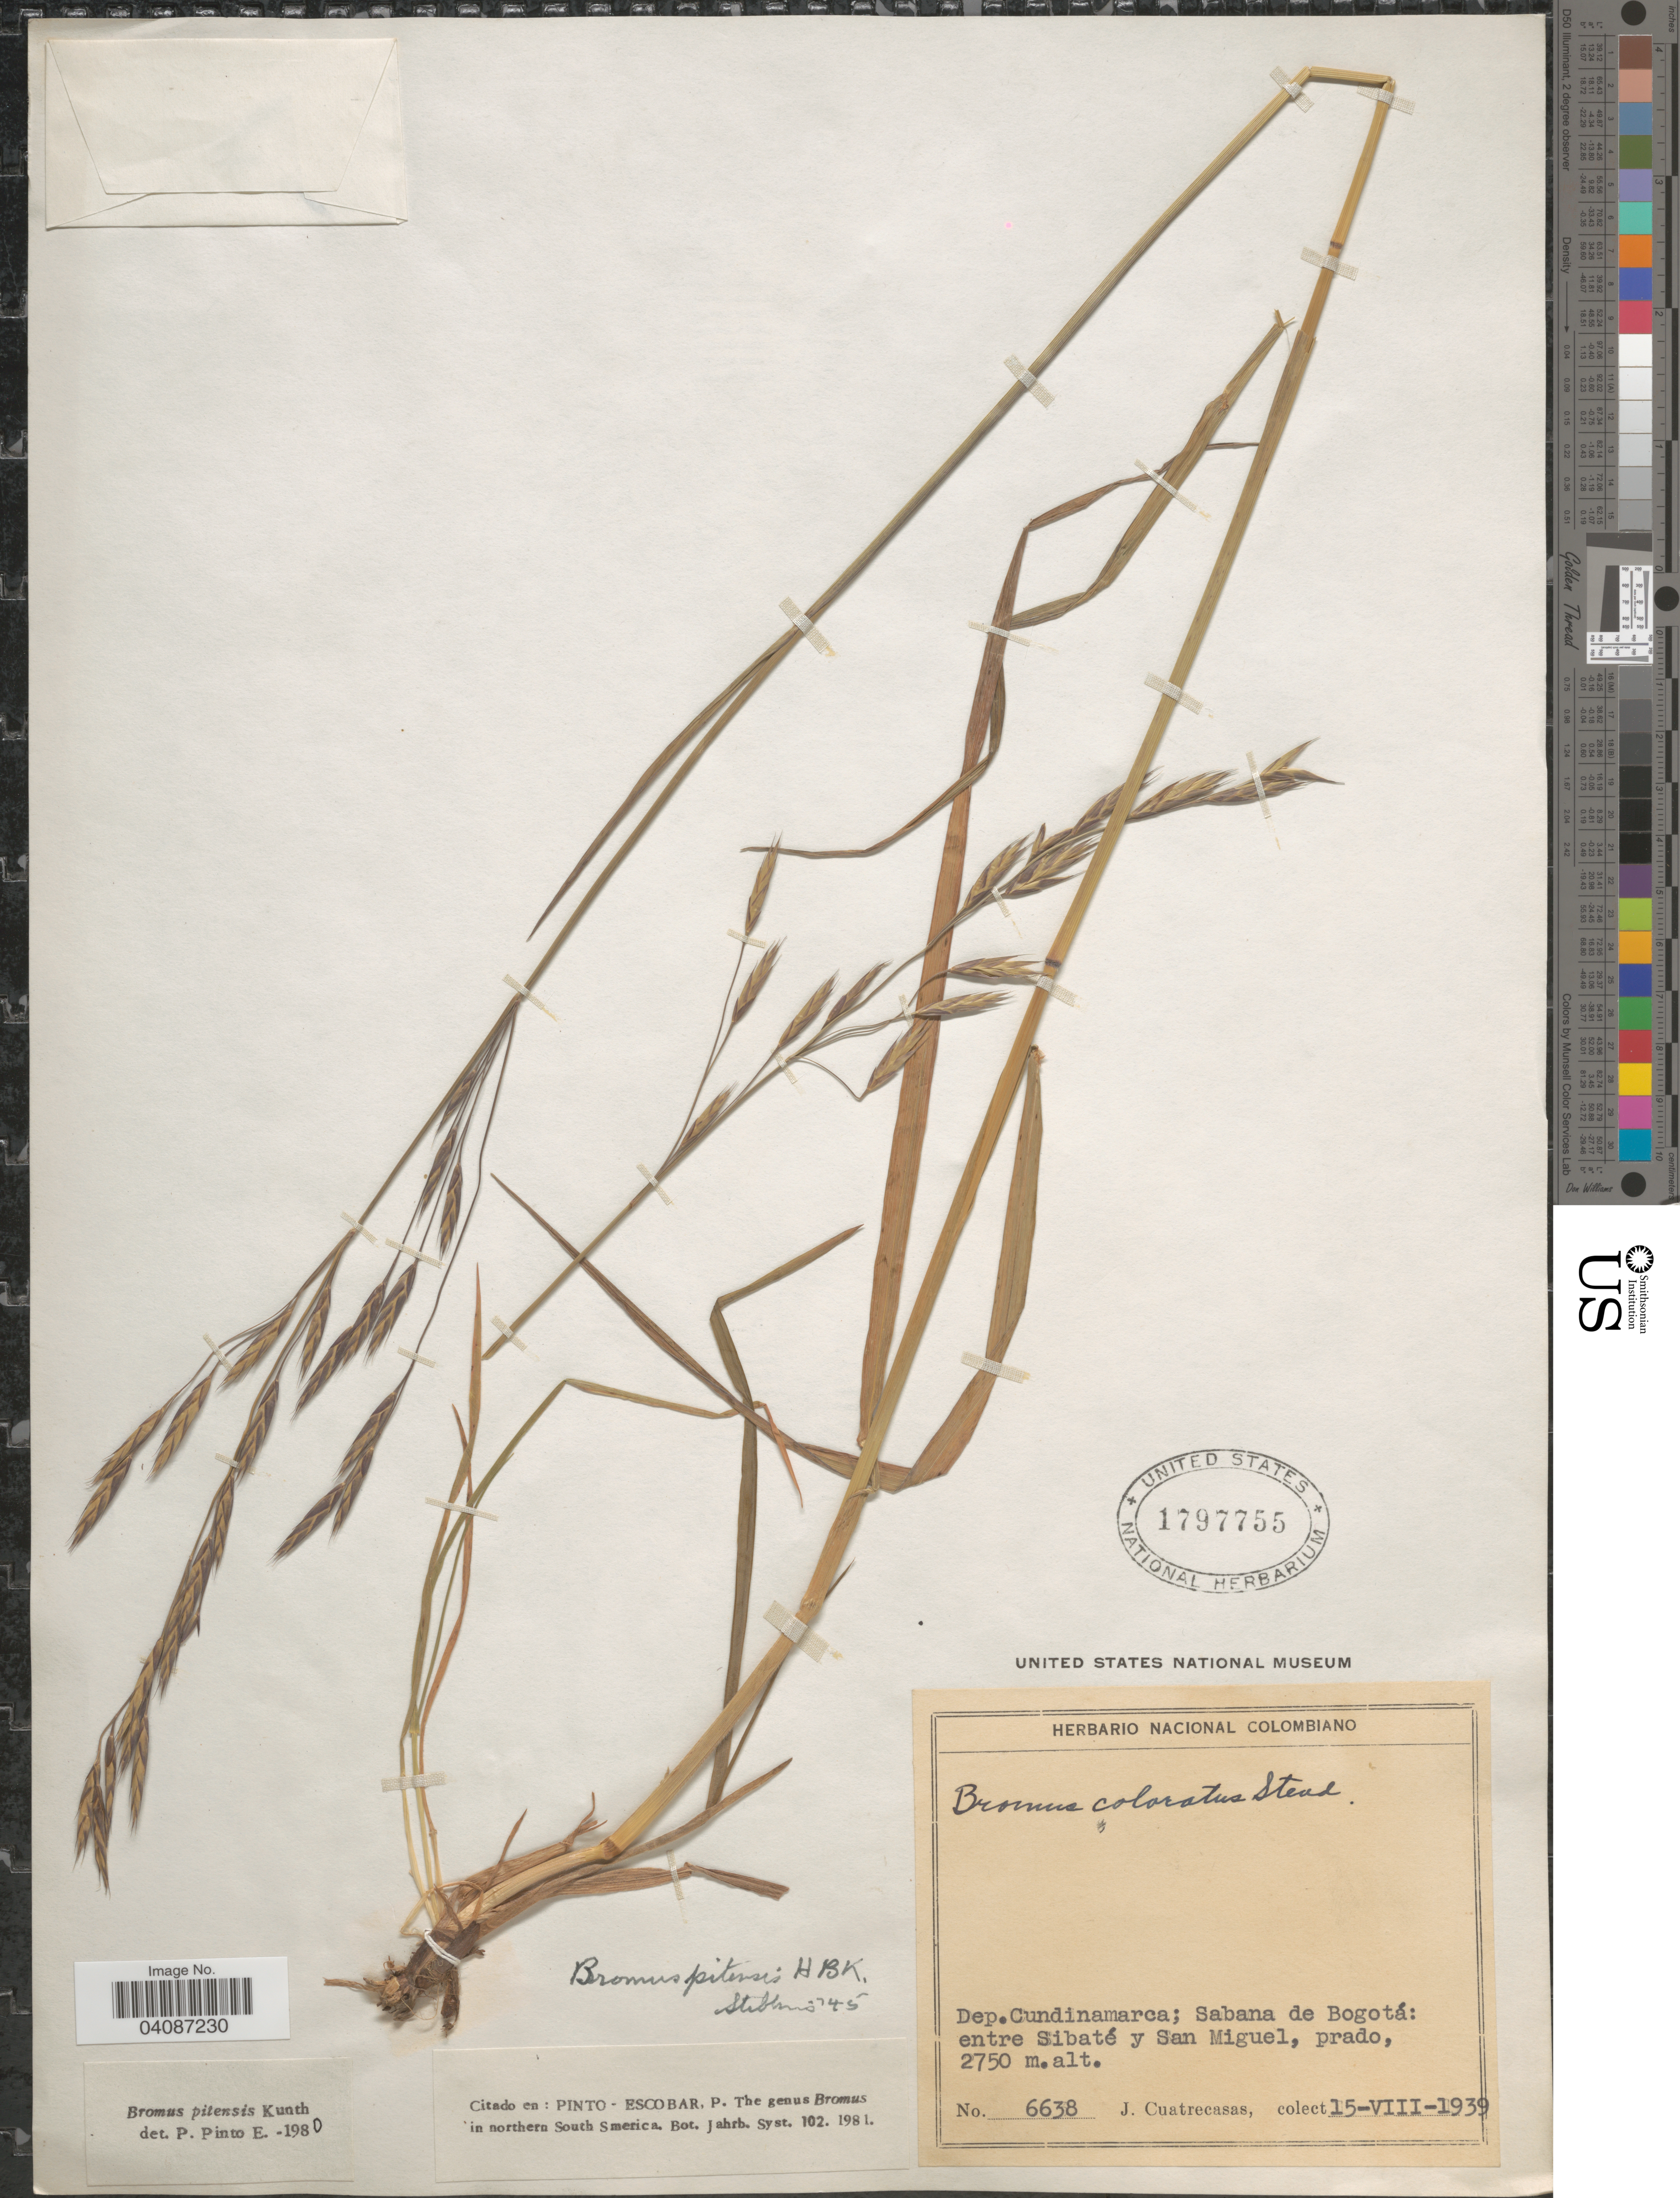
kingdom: Plantae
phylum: Tracheophyta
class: Liliopsida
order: Poales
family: Poaceae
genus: Bromus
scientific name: Bromus pitensis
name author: Kunth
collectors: J. Cuatrecasas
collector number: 6638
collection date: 1939-08-15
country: Colombia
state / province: Cundinamarca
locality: Dep.Cundinamarca; Sabana de Bogotá: entre Sibaté y San Miguel.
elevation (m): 2750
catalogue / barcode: US 1797755